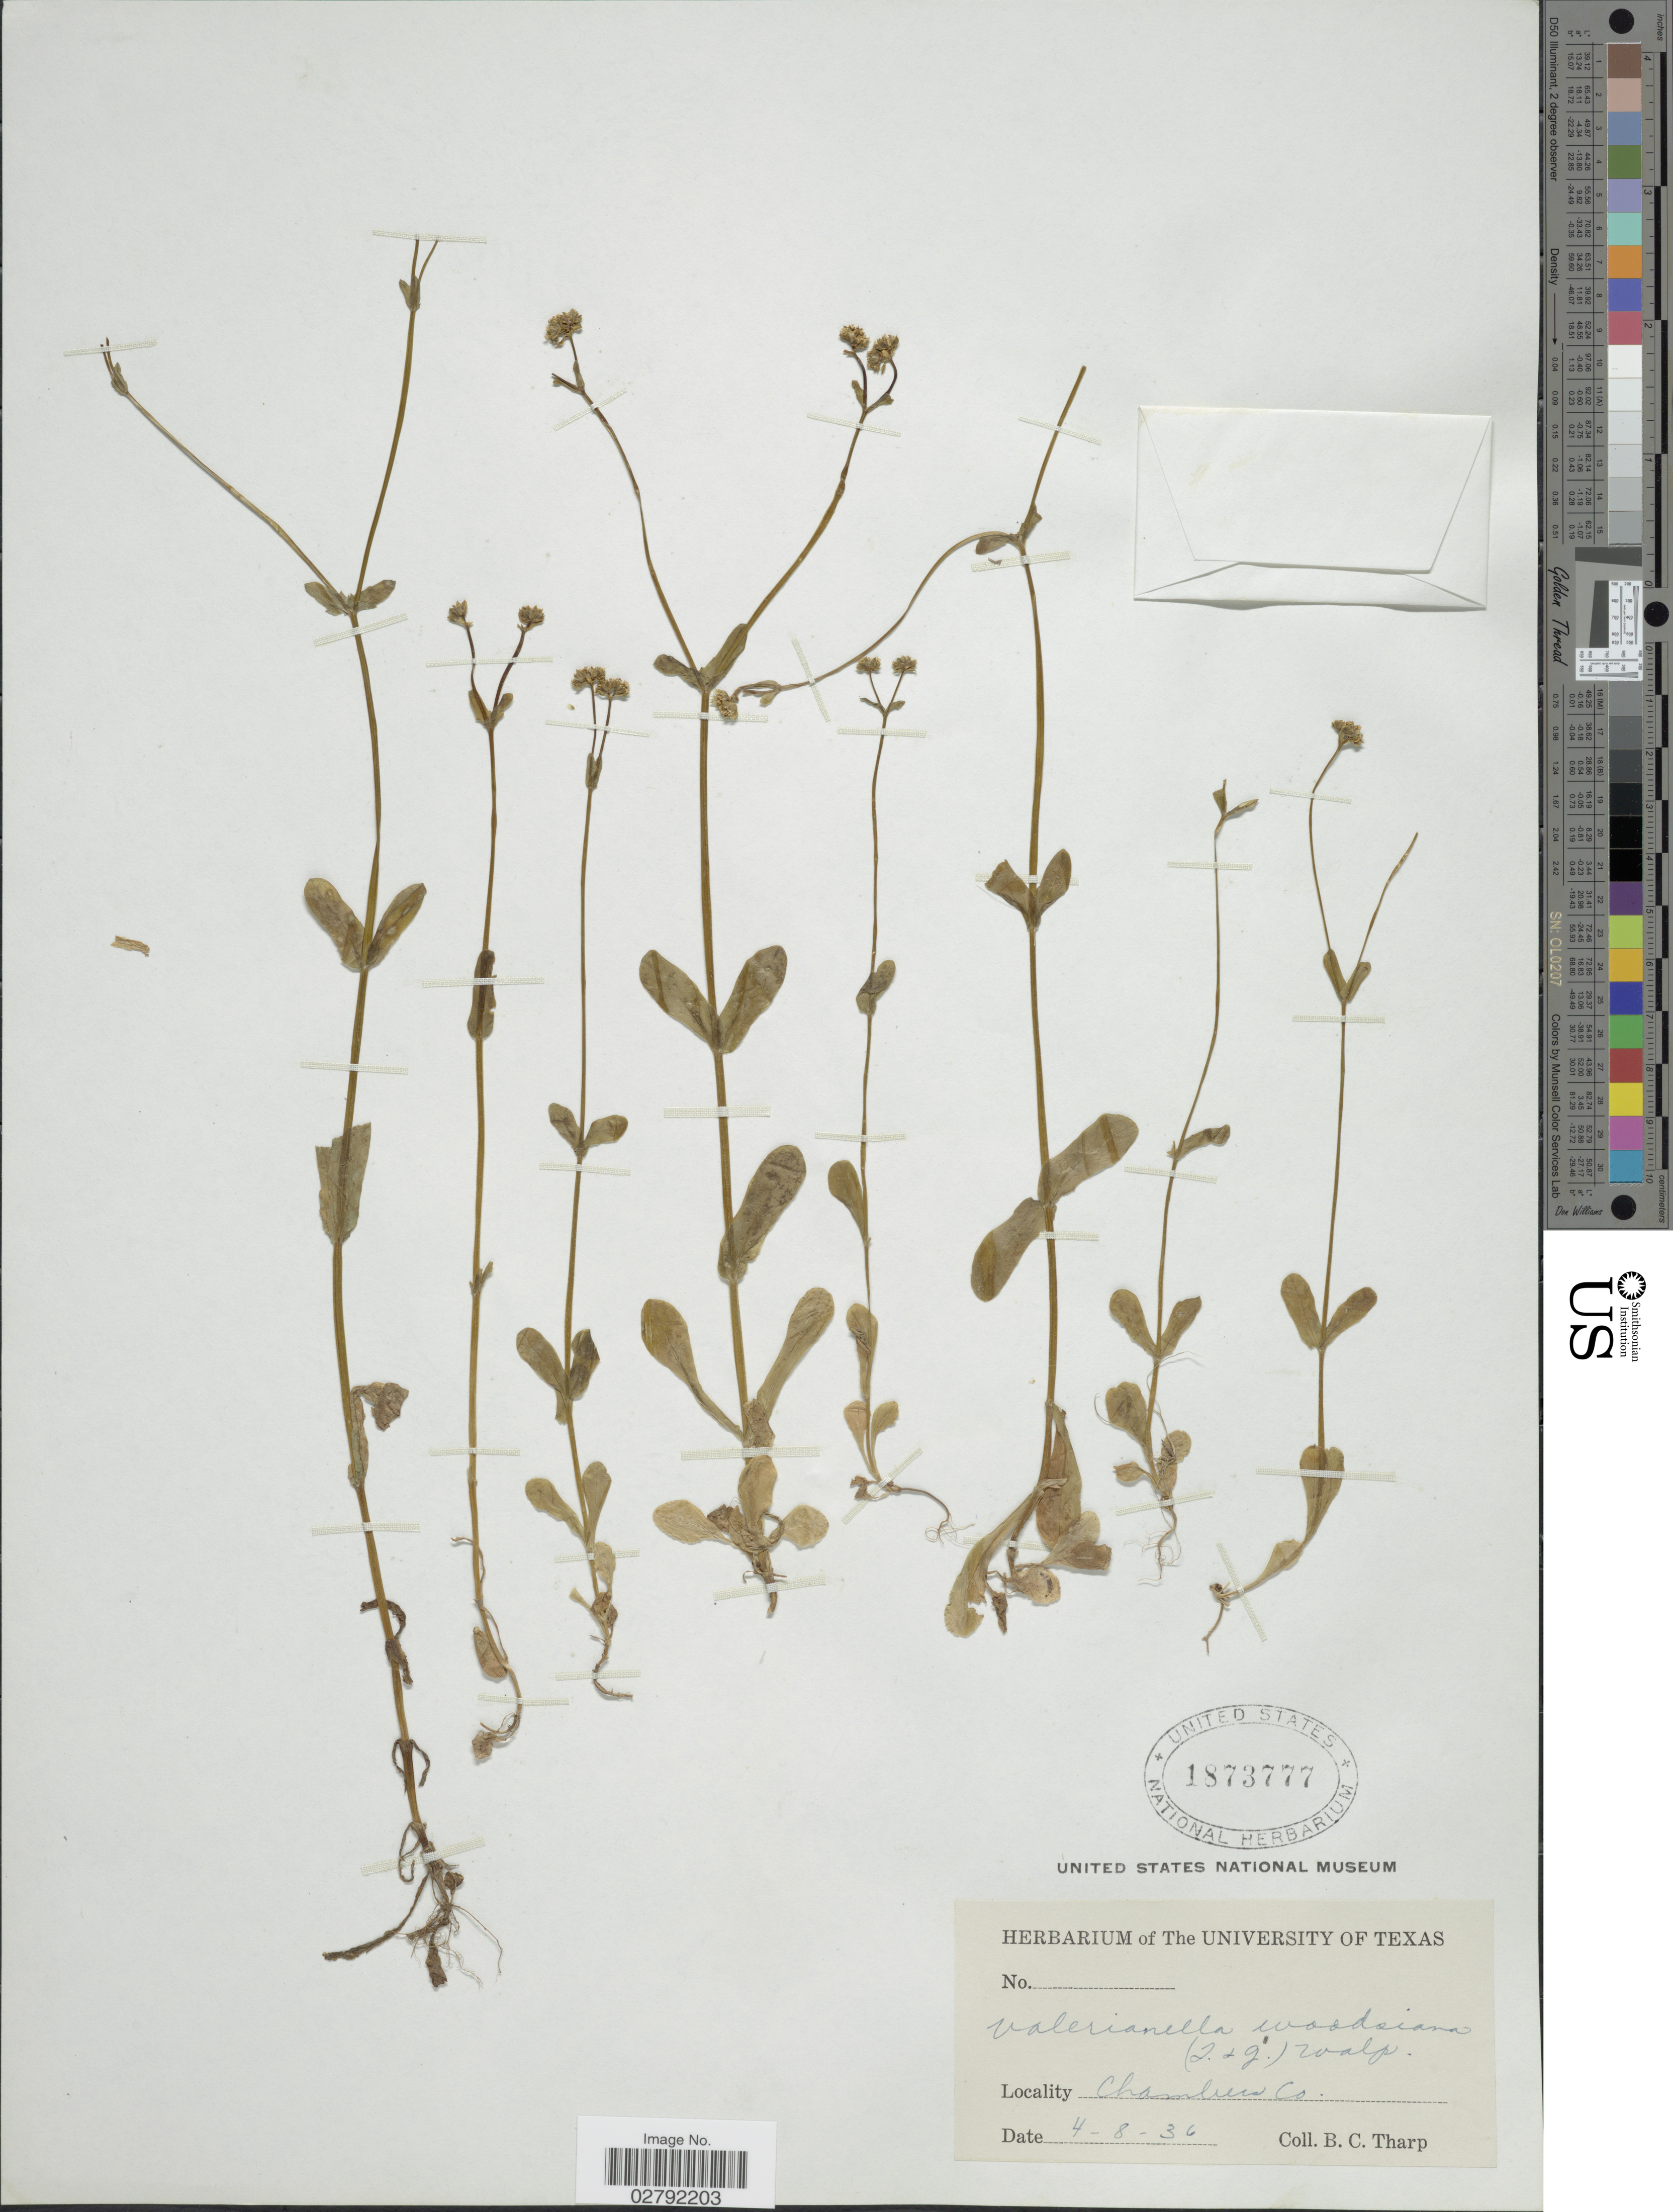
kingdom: Plantae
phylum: Tracheophyta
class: Magnoliopsida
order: Dipsacales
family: Caprifoliaceae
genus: Valerianella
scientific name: Valerianella woodsiana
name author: Walf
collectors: B. C. Tharp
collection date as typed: Transcribed d/m/y: 8/4/36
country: United States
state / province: Texas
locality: Chambers Co.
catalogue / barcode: US 1873777